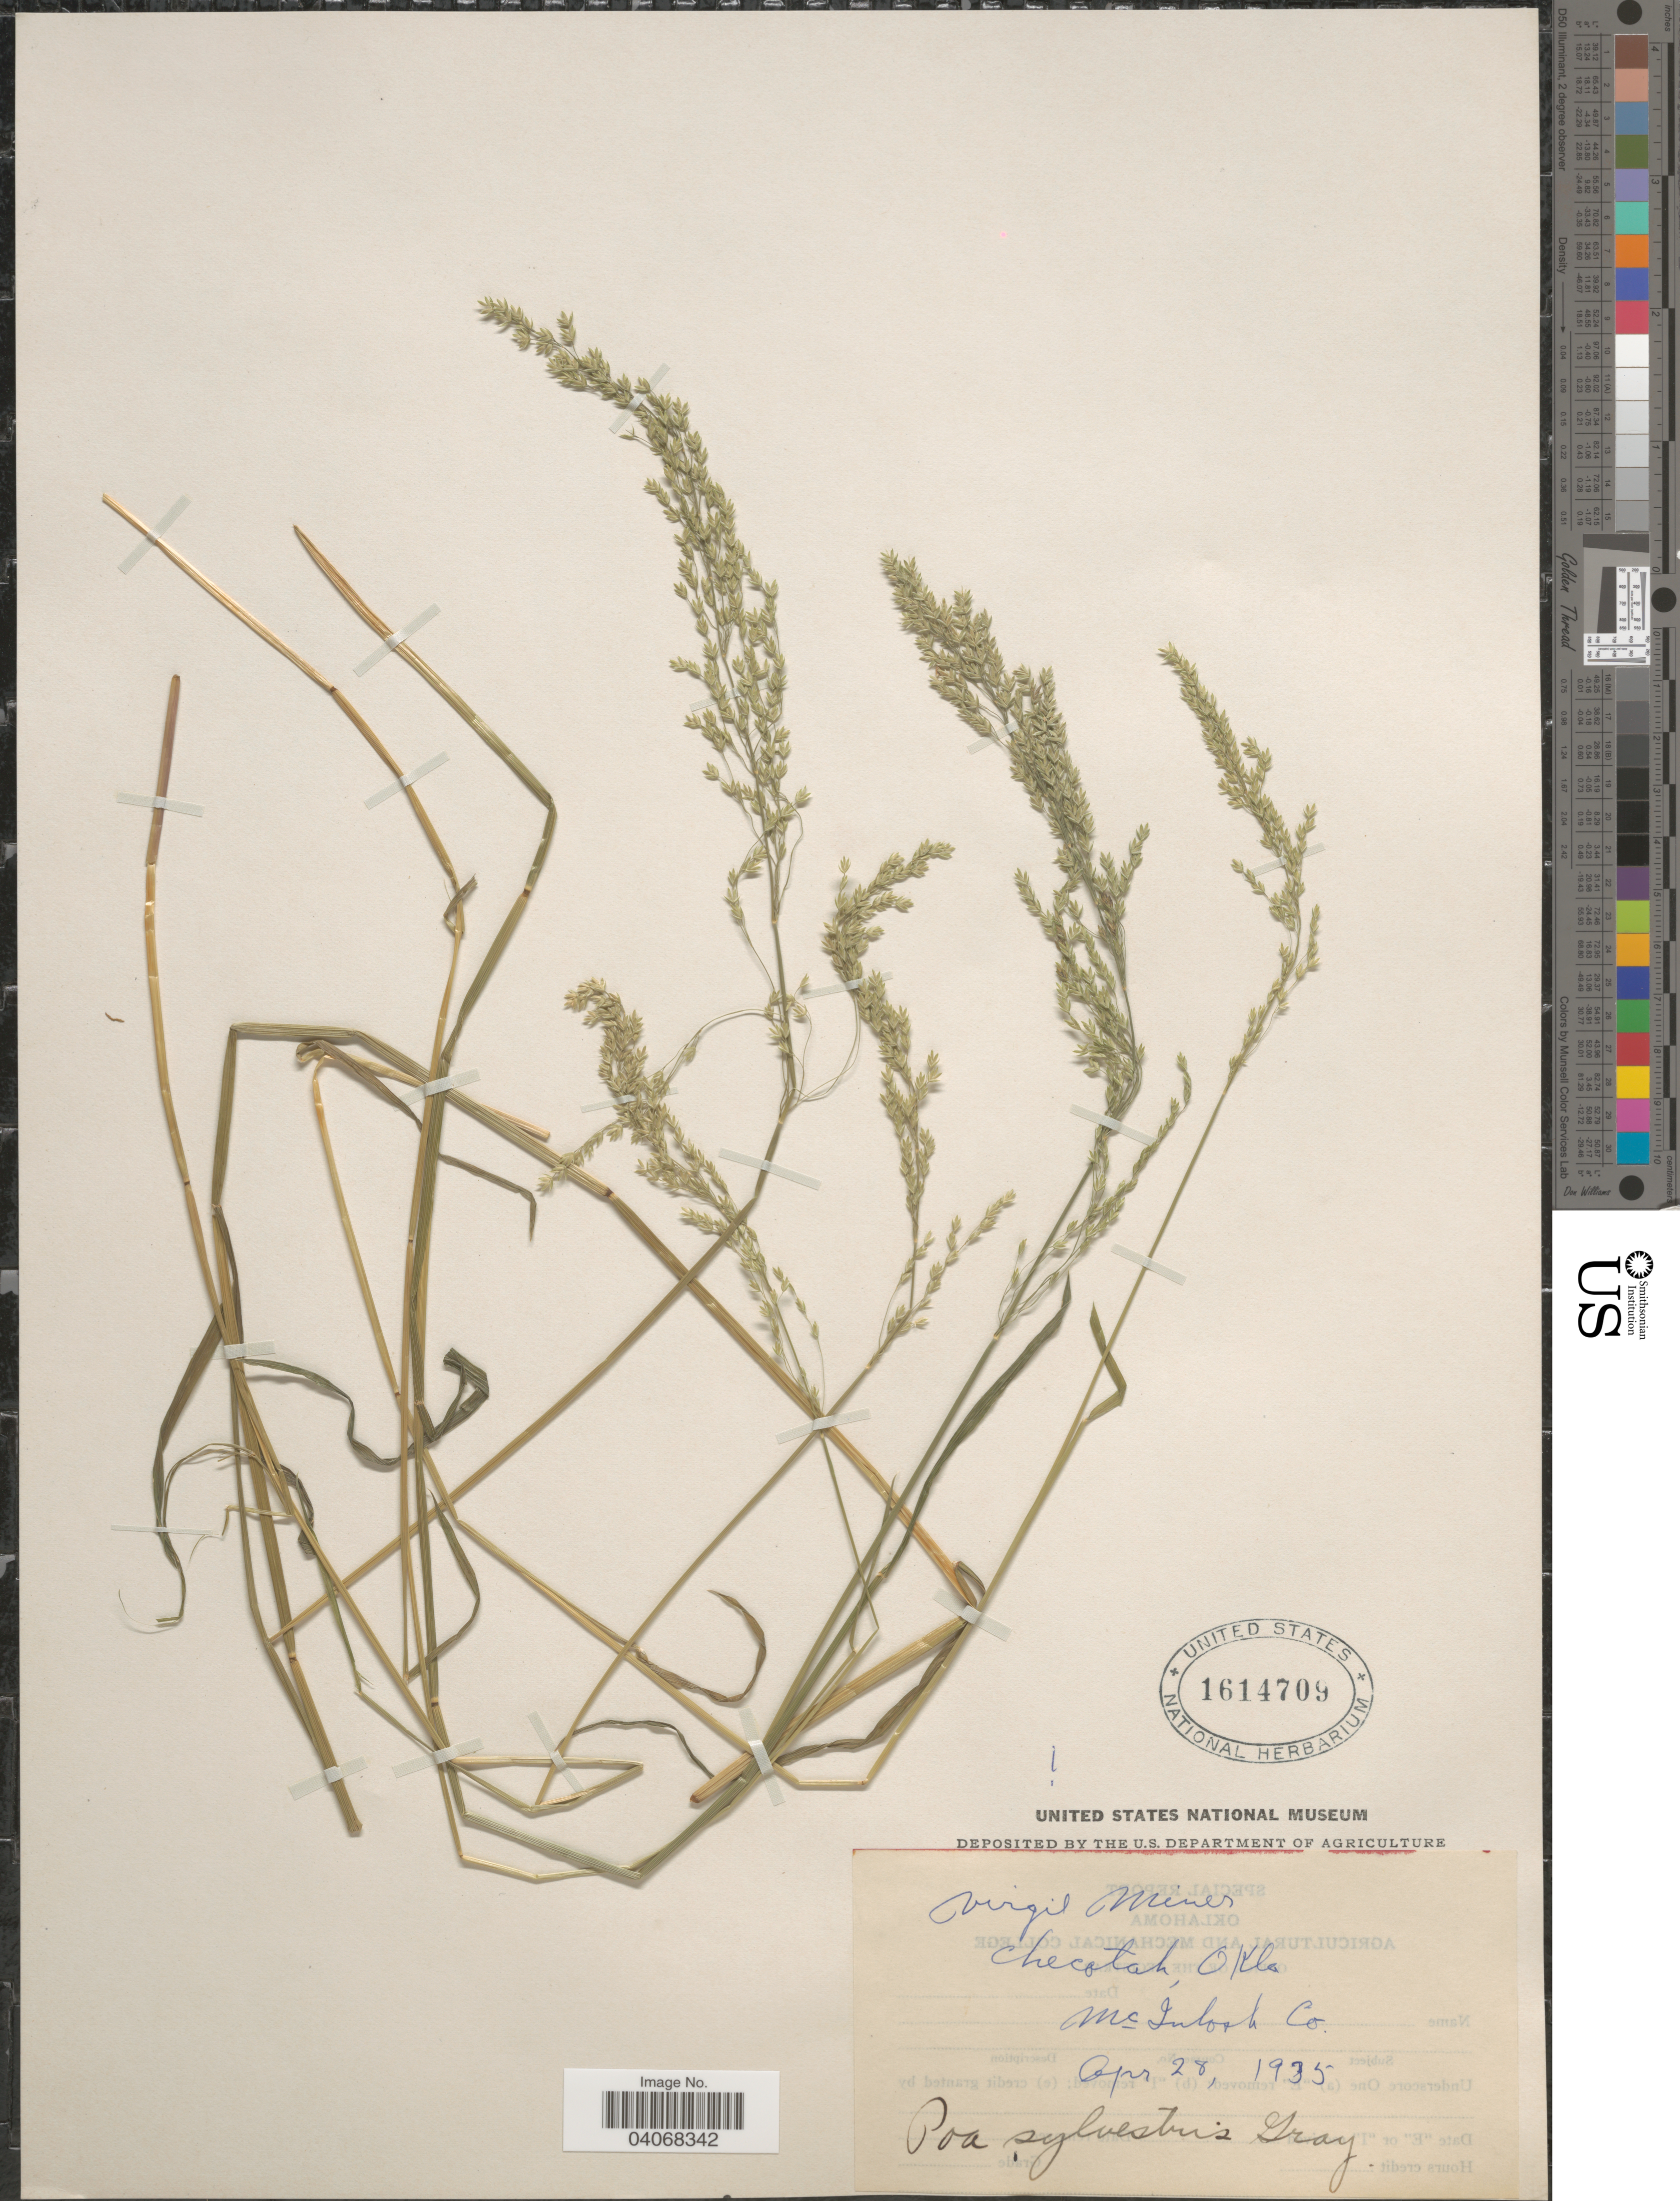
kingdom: Plantae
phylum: Tracheophyta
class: Liliopsida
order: Poales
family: Poaceae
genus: Poa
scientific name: Poa sylvestris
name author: A. Gray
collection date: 1935-04-28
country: United States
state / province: Oklahoma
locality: Virgil Mines. Checotah. McIntosh Co.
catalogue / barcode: US 1614709